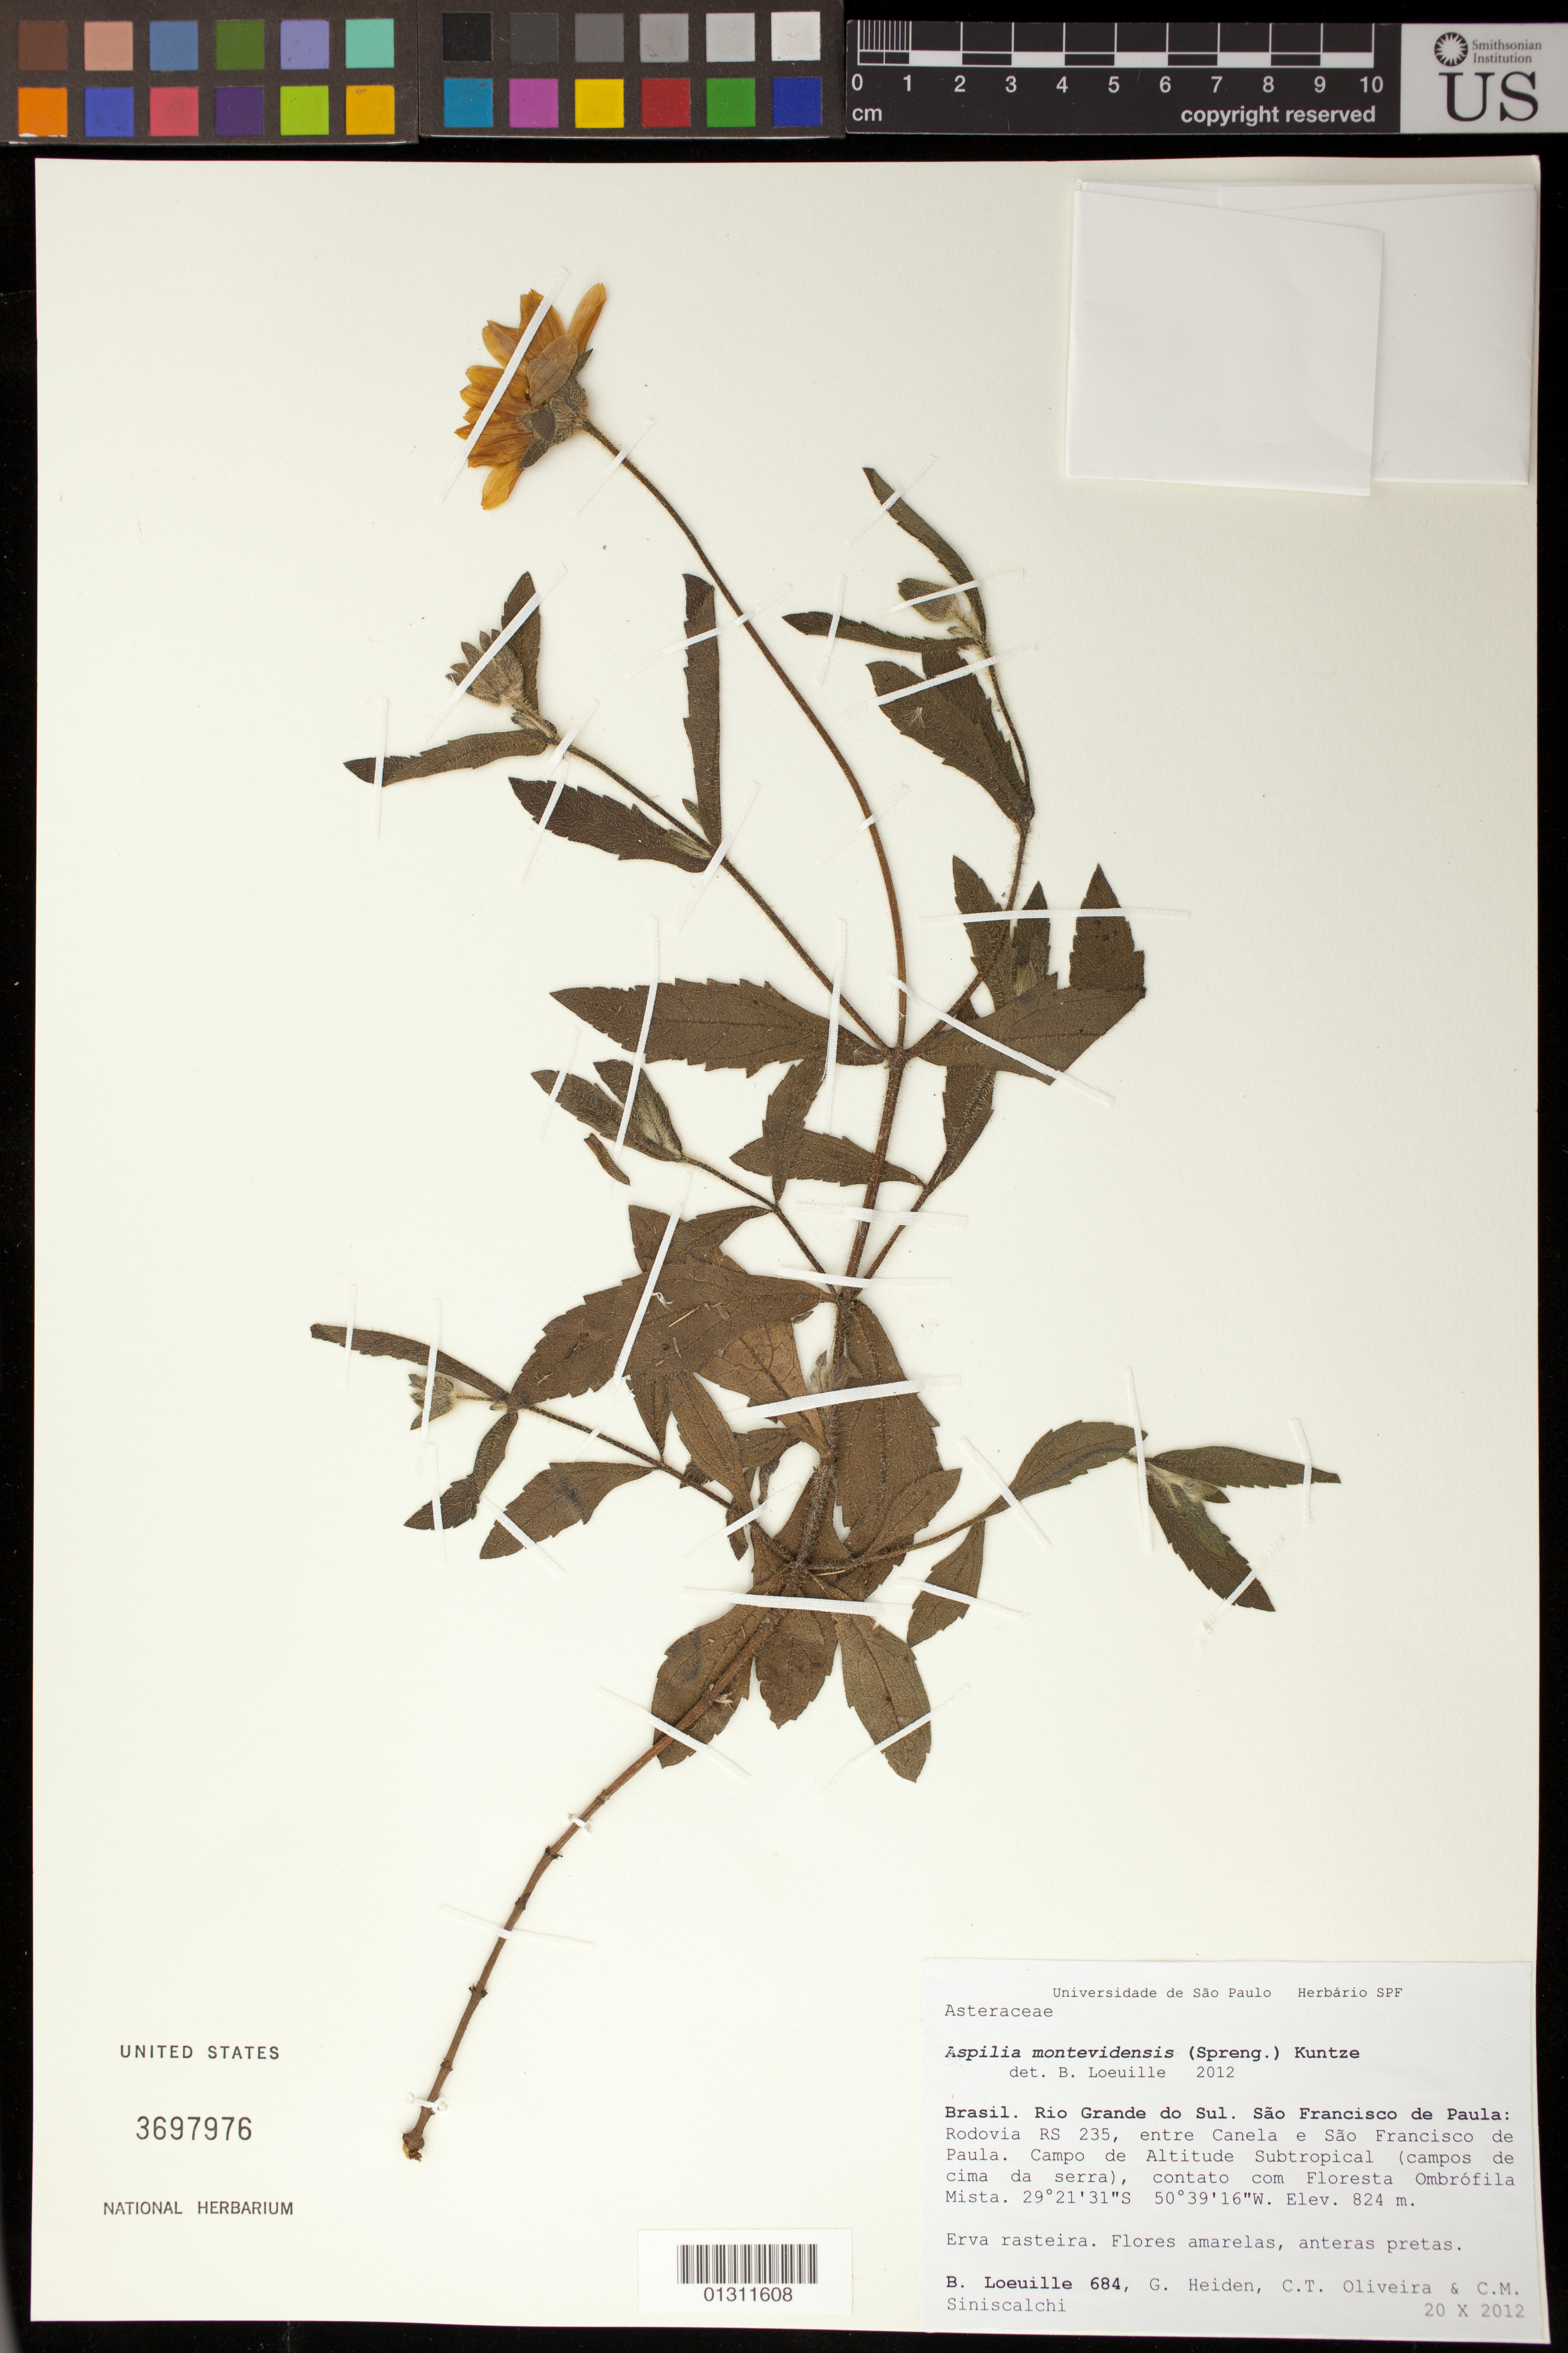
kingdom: Plantae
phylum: Tracheophyta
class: Magnoliopsida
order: Asterales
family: Asteraceae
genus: Aspilia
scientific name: Aspilia montividensis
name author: (Spreng.) Baker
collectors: B. Loeuille, G. Heiden, C. T. Oliveira & C. Siniscalchi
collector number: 684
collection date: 2012-10-20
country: Brazil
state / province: Rio Grande do Sul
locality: Sao Francisco de Paula: Rodovia RS 235, enter Canela e Sao Francisco de Paula.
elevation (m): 824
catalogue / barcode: US 3697976